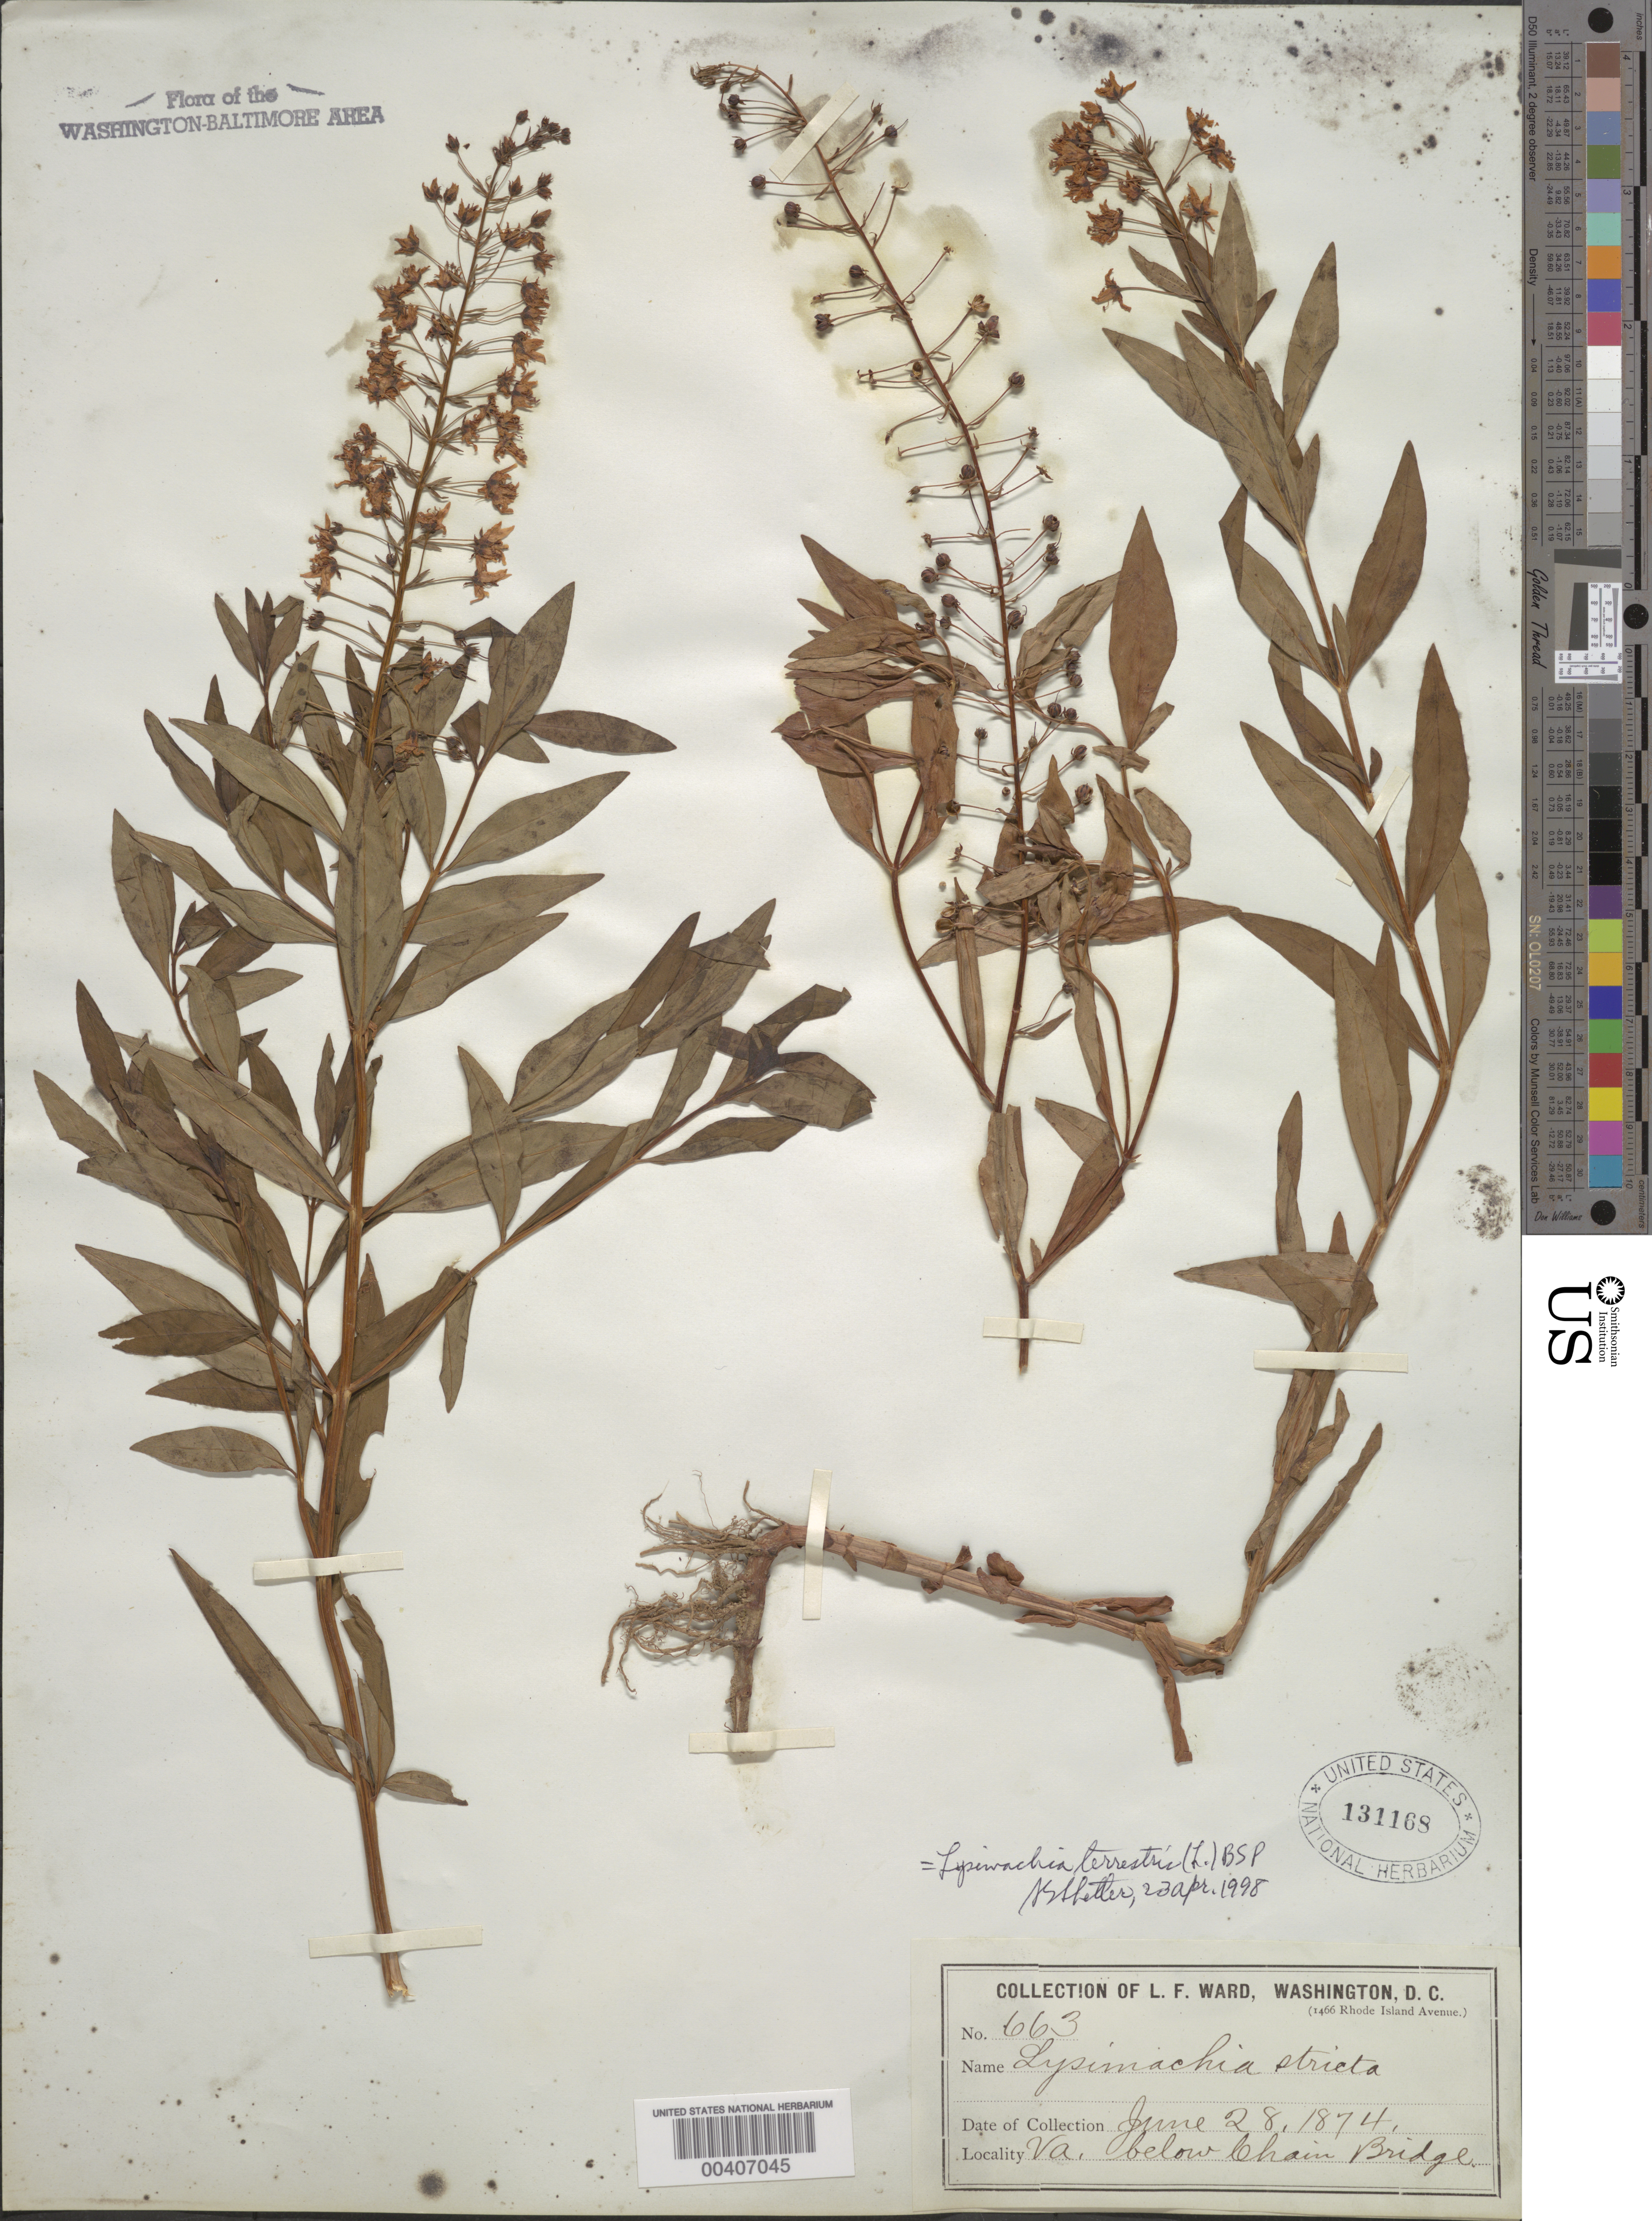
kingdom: Plantae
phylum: Tracheophyta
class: Magnoliopsida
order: Ericales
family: Primulaceae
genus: Lysimachia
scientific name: Lysimachia terrestris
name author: (L.) Britton, Stearns & Poggenb.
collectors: L. F. Ward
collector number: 663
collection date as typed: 28 Jun 1874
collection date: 1874-06-28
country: United States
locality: Below Chain Bridge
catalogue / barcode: US 131168